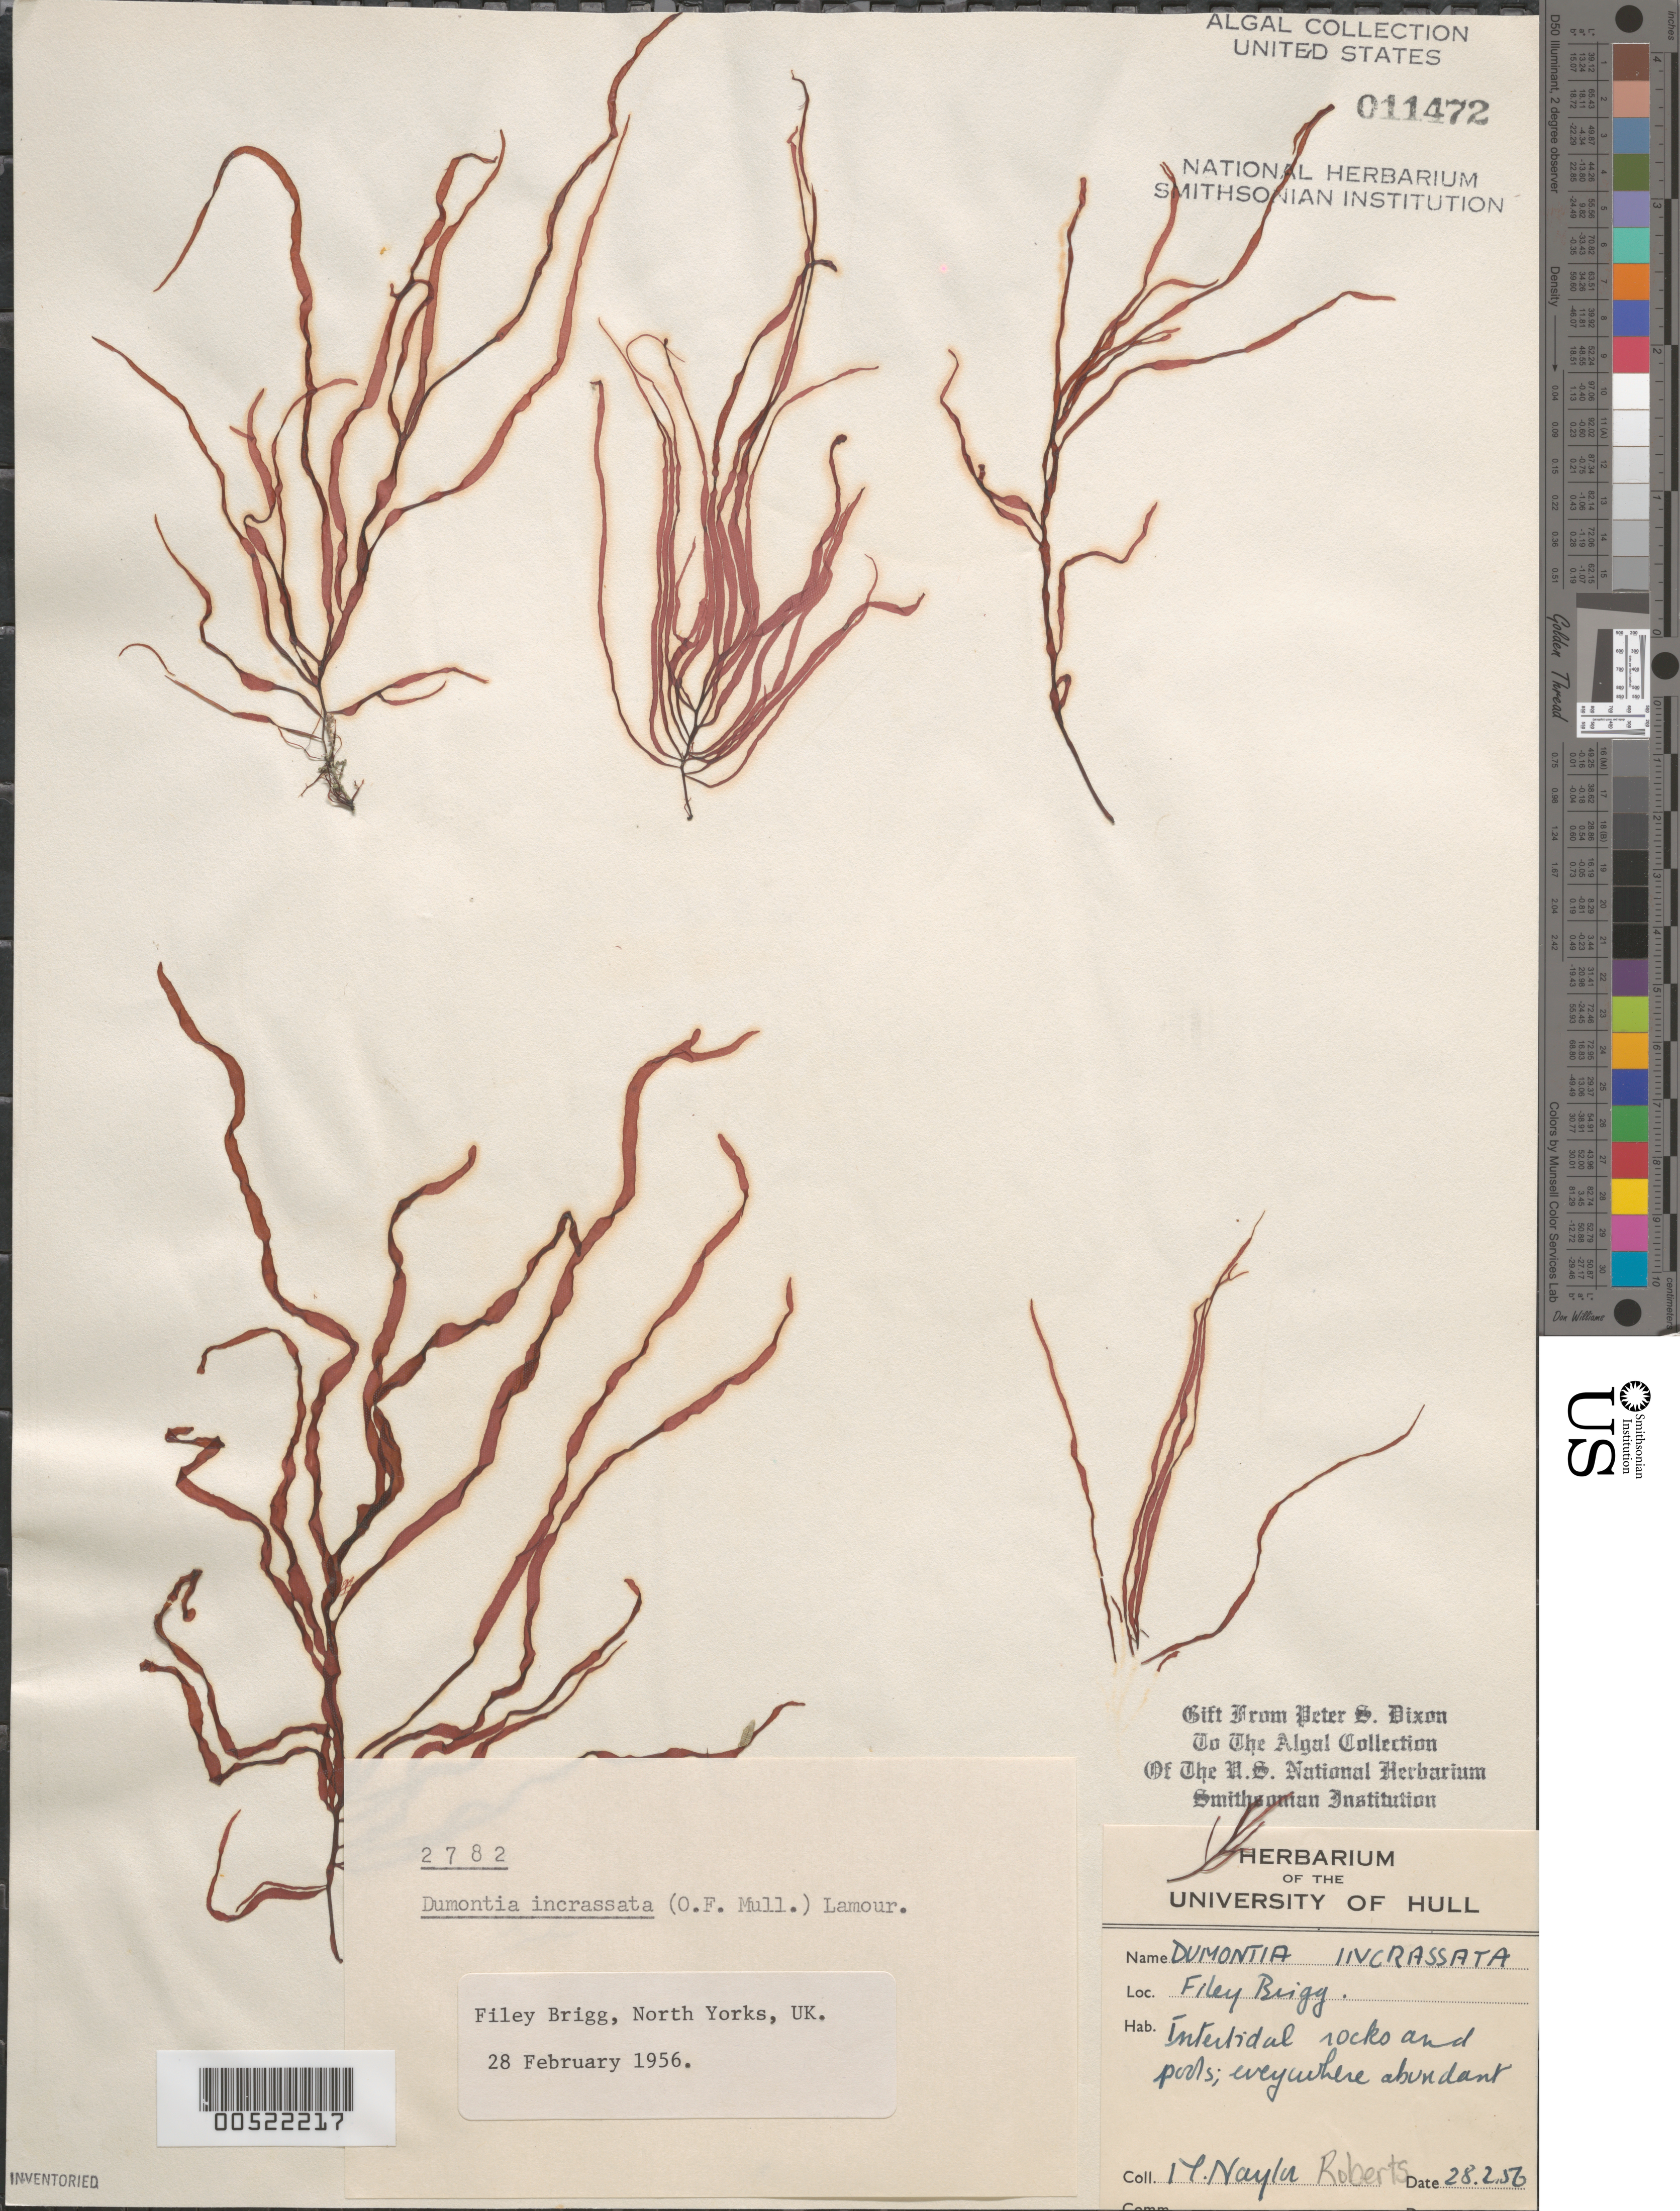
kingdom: Plantae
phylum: Rhodophyta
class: Florideophyceae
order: Gigartinales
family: Dumontiaceae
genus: Dumontia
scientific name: Dumontia contorta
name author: (S.G. Gmel.) Rupr.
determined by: Algae name updating Project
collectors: M. Robert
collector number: PSD 2782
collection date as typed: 28 Feb 1956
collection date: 1956-02-28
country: United Kingdom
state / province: England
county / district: North Yorkshire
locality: Filey Brigg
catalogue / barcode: US 11472